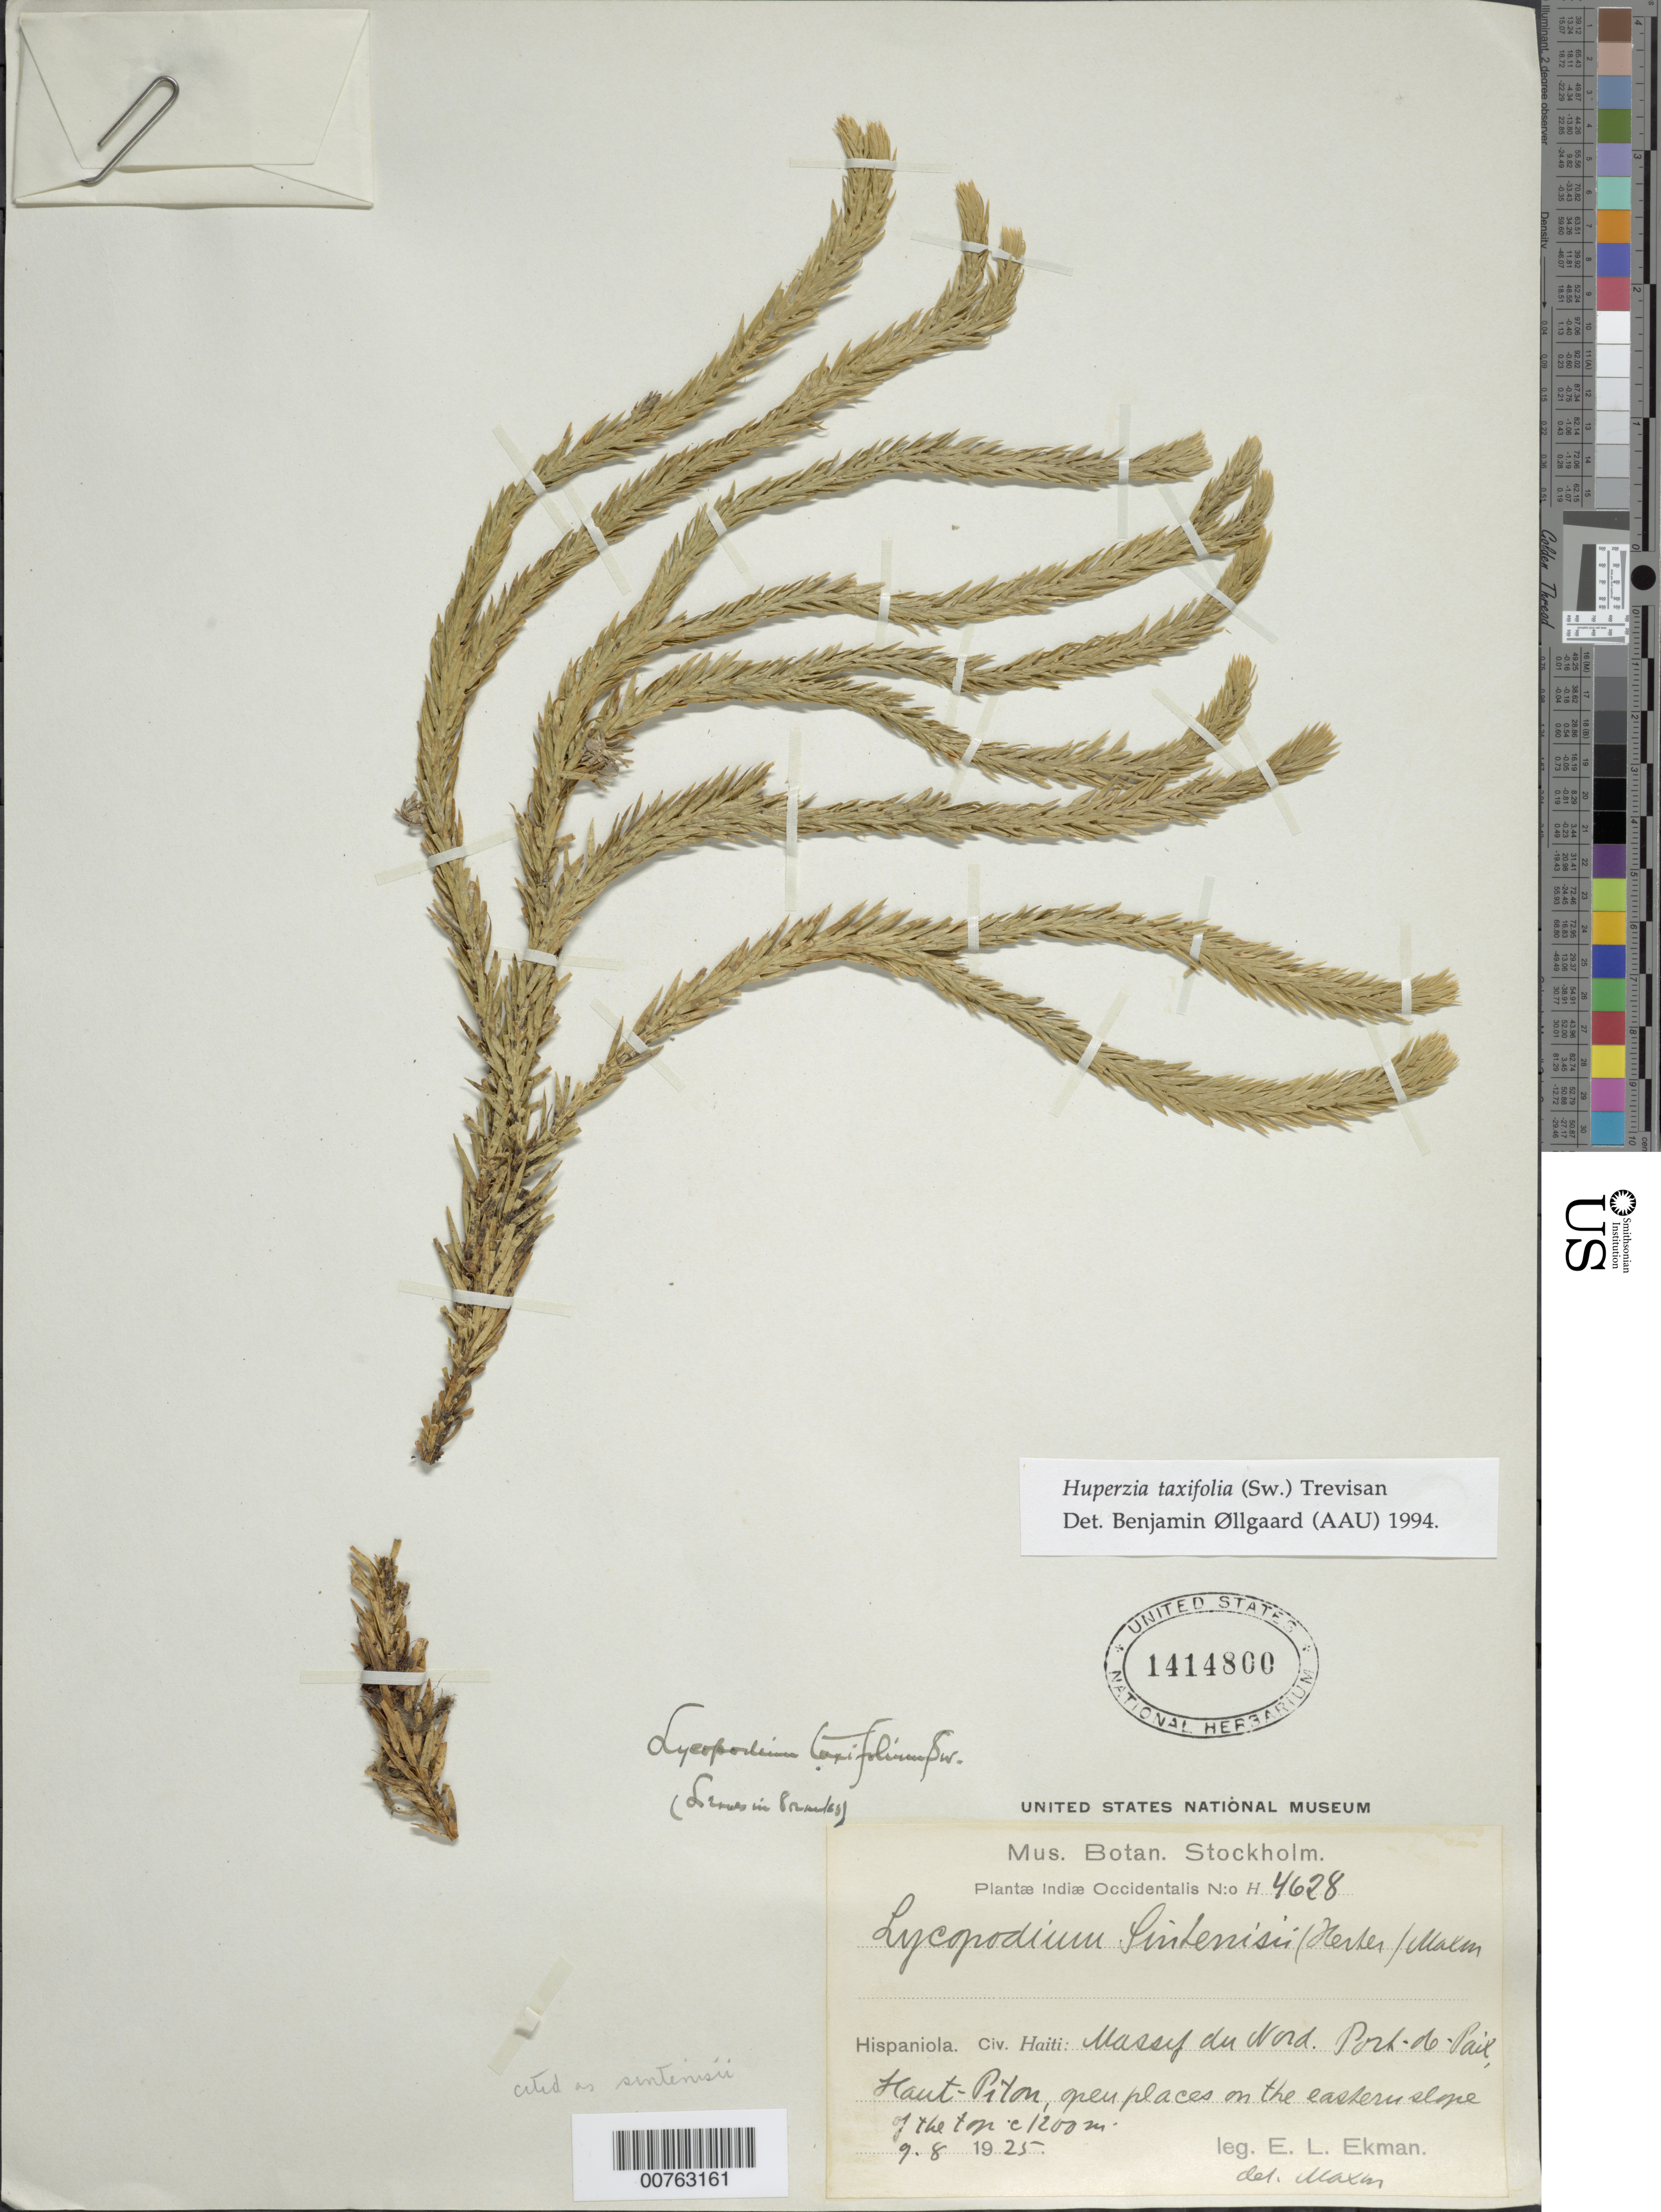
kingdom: Plantae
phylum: Tracheophyta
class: Lycopodiopsida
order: Lycopodiales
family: Lycopodiaceae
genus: Phlegmariurus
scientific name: Phlegmariurus taxifolius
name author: (Sw.) Á. Löve & D. Löve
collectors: E. L. Ekman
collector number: H 4628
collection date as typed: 09 Aug 1925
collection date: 1925-08-09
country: Haiti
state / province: Nord-Óuest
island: Hispaniola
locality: Massif du Nord. Port de Paix. Haut-Piton, eastern slope of the top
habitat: Open places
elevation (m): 1200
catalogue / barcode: US 1414800